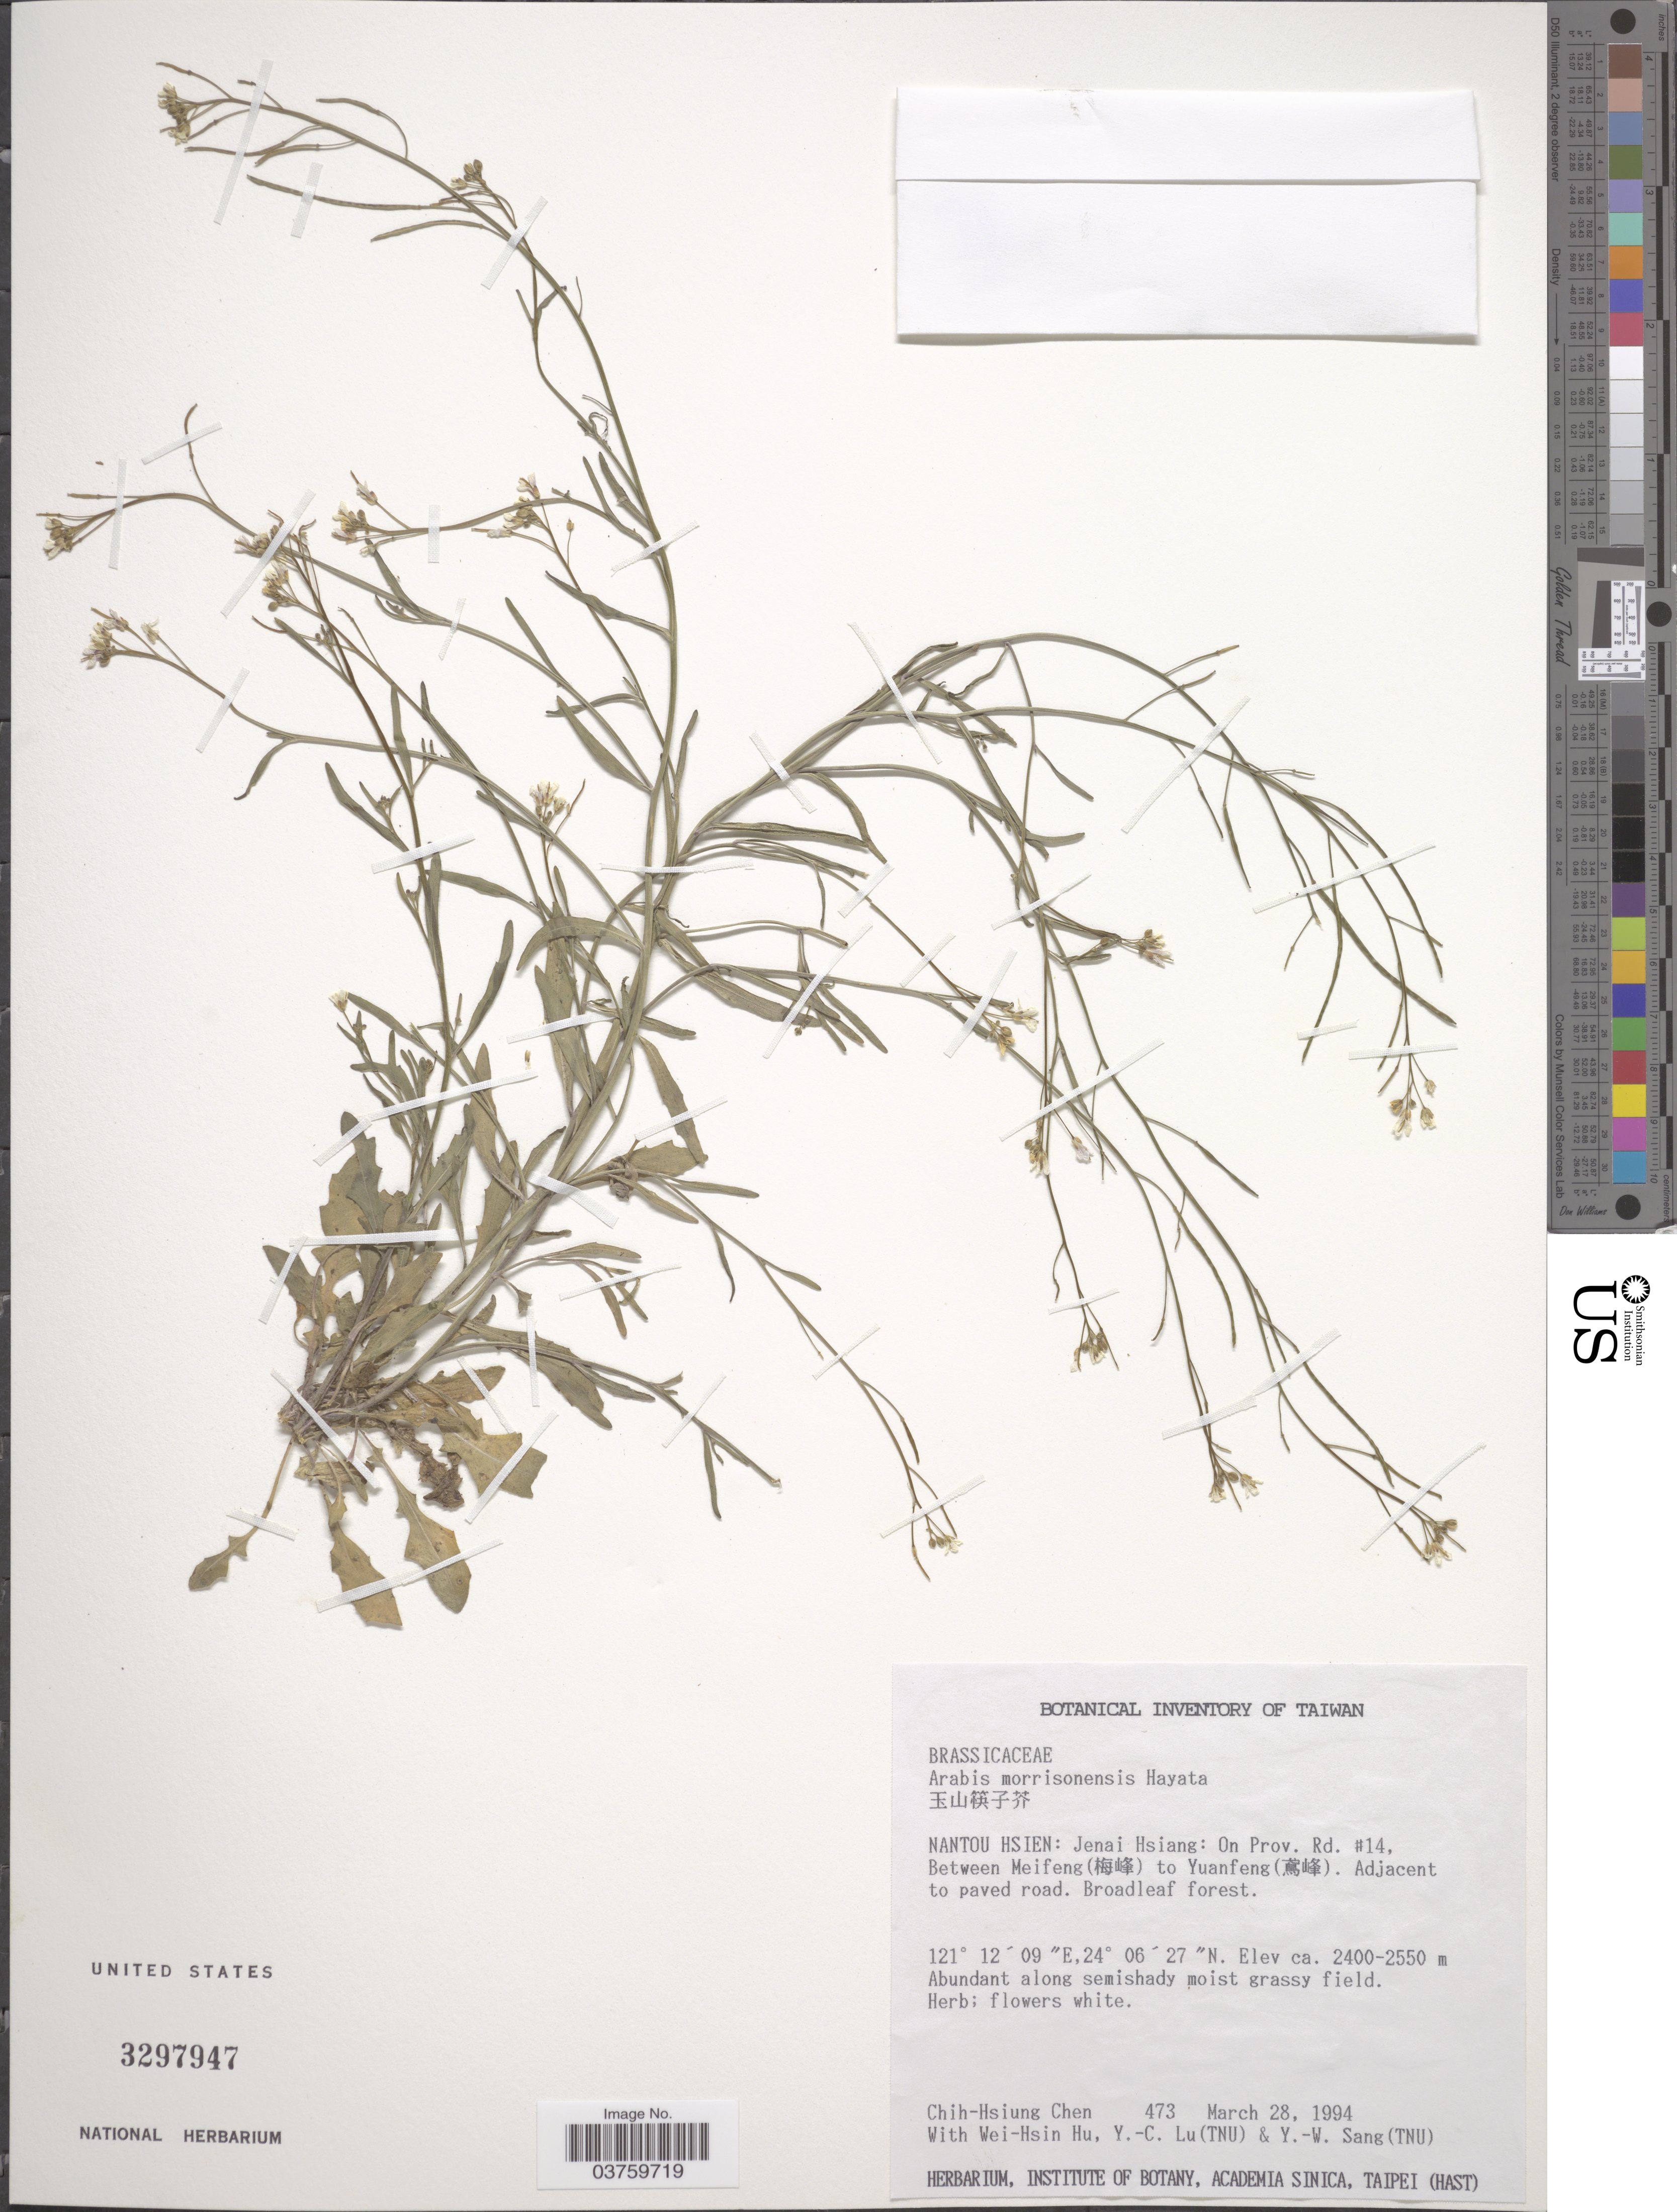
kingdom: Plantae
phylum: Tracheophyta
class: Magnoliopsida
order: Brassicales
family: Brassicaceae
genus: Arabis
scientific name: Arabis morrisonensis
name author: Hayata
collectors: C.-H. Chen, W. H. Hu, Y. C. Lu & Y. Sang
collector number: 473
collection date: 1994-03-28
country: Taiwan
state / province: Nantou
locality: Nantou Hsien: Jenai Hsiang: On Prov. Rd. #14, Between Meifeng (X) to Yuanfeng (X).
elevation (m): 2400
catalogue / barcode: US 3297947